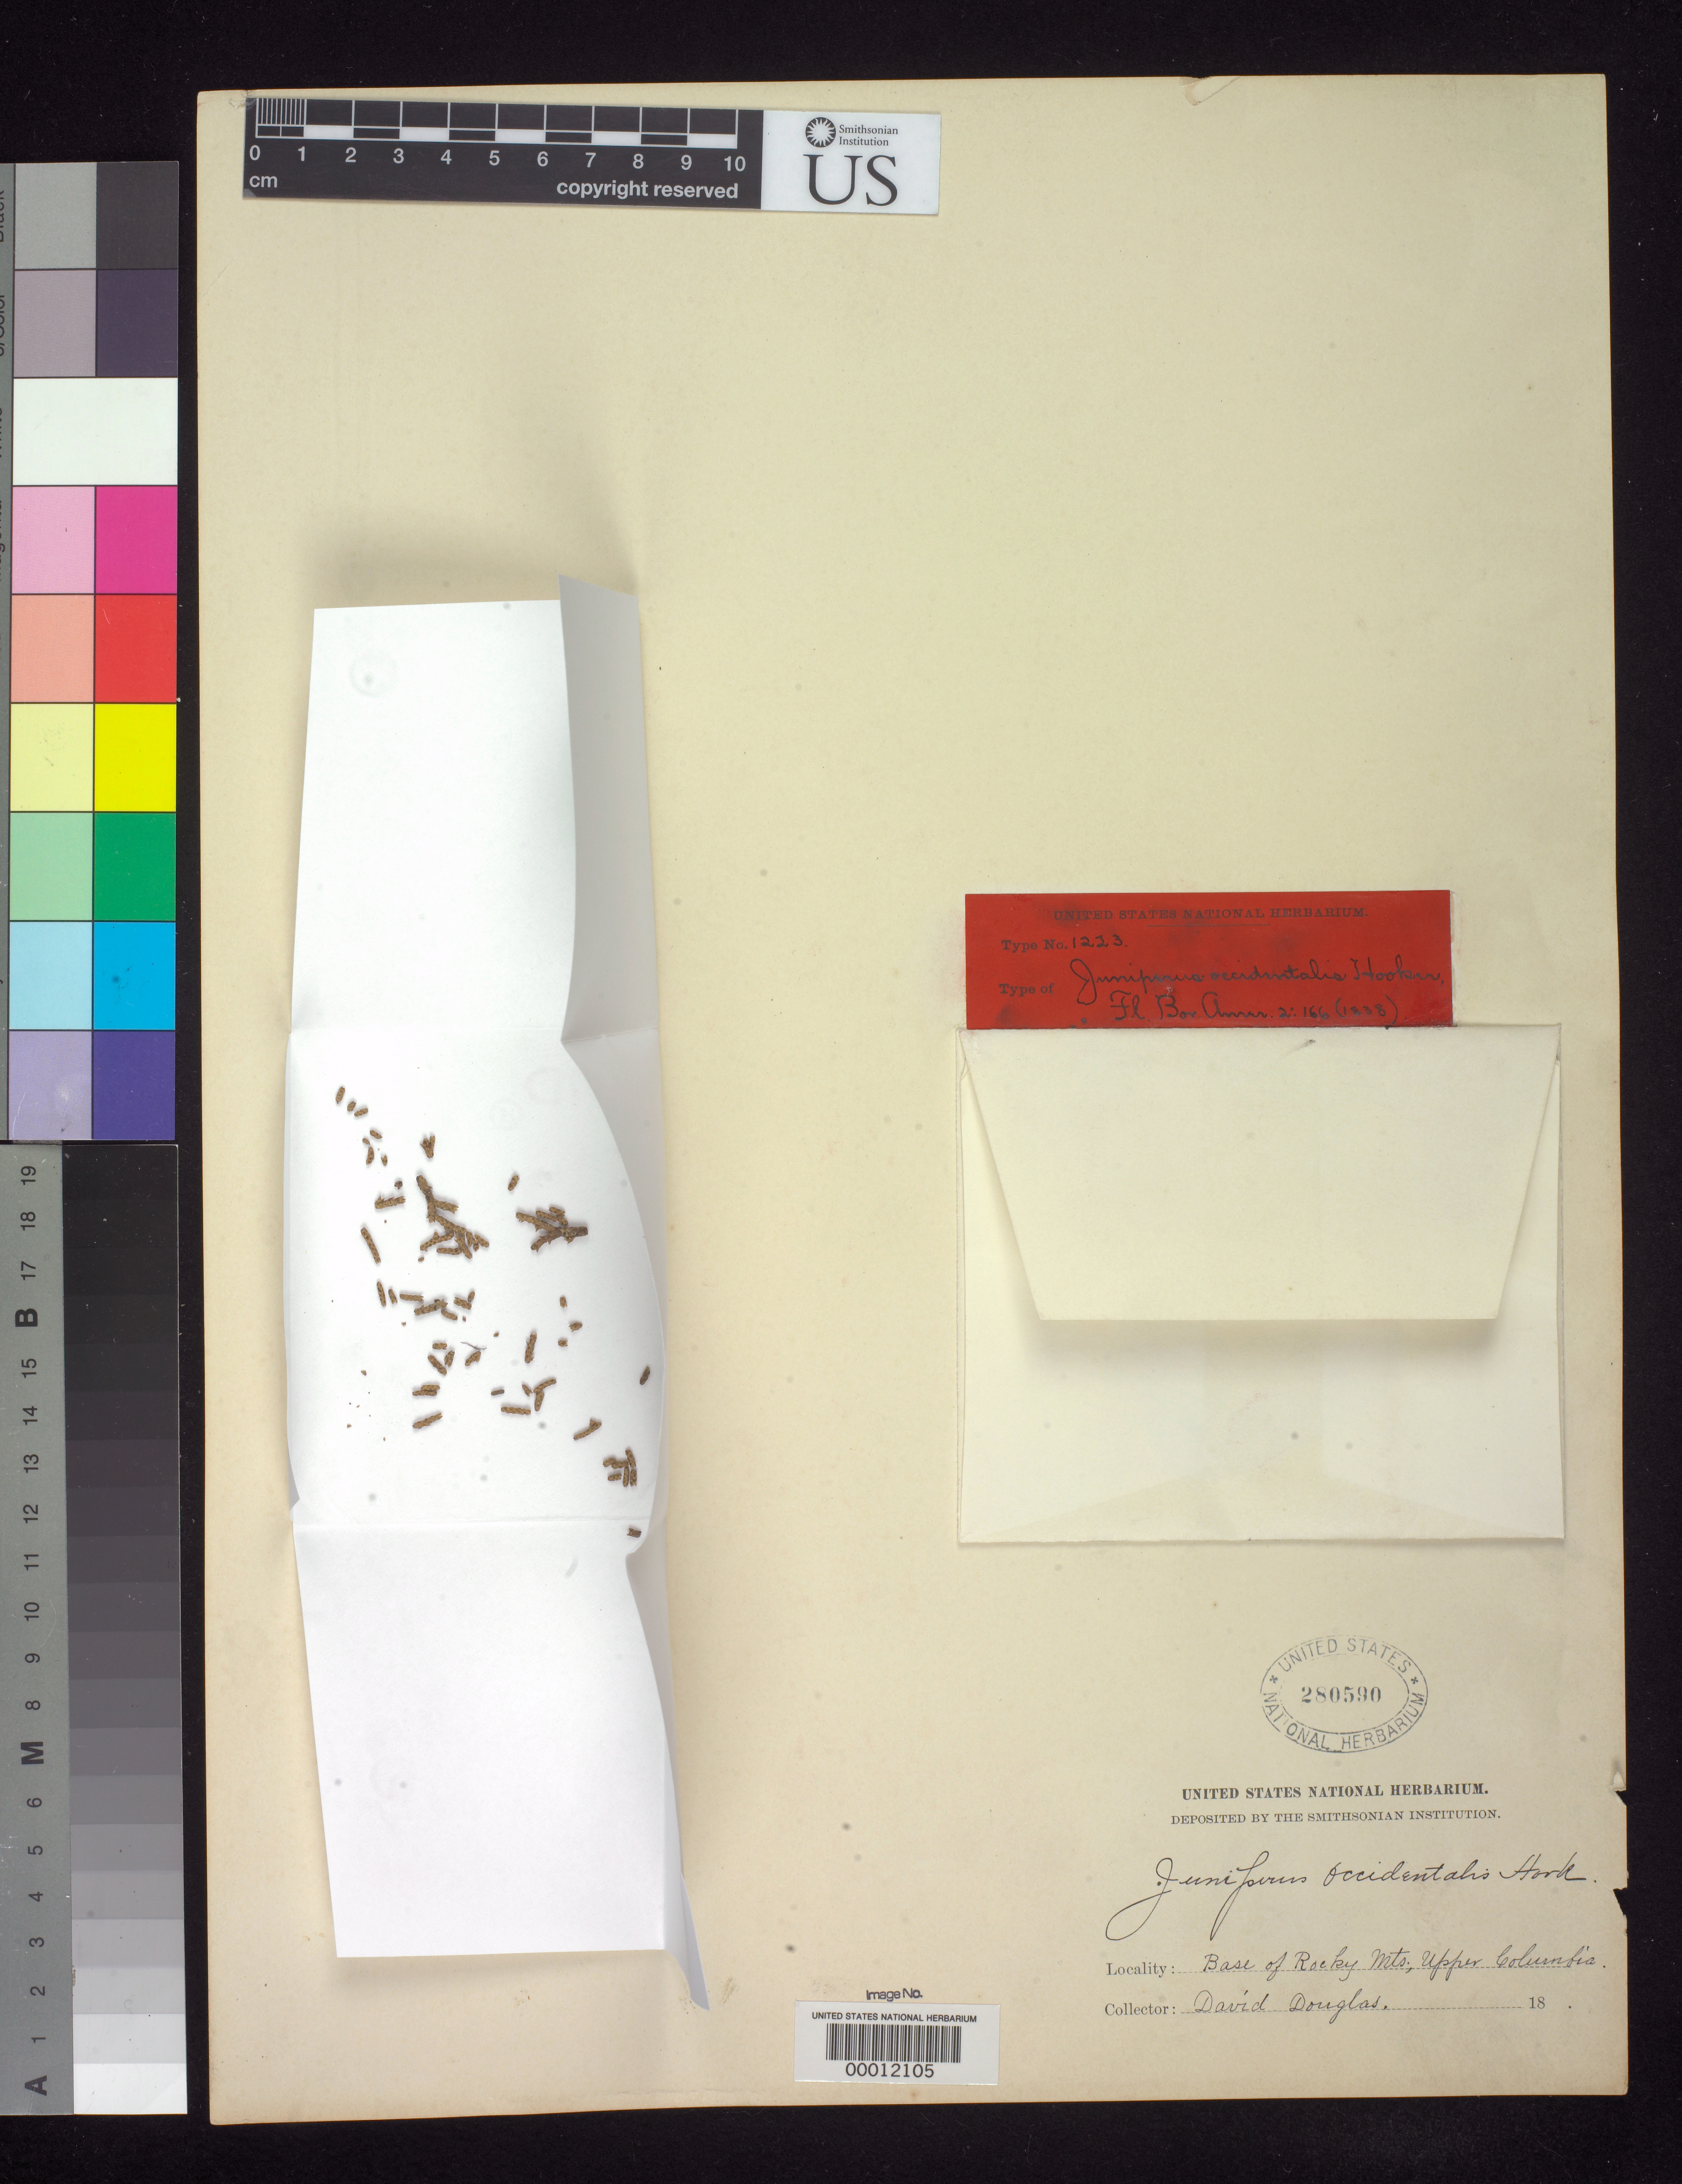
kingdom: Plantae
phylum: Tracheophyta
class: Pinopsida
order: Pinales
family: Cupressaceae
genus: Juniperus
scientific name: Juniperus occidentalis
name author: Hook.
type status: Type Material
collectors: D. Douglas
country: United States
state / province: Washington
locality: Base of Rocky Mts., the Columbia.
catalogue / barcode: US 280590